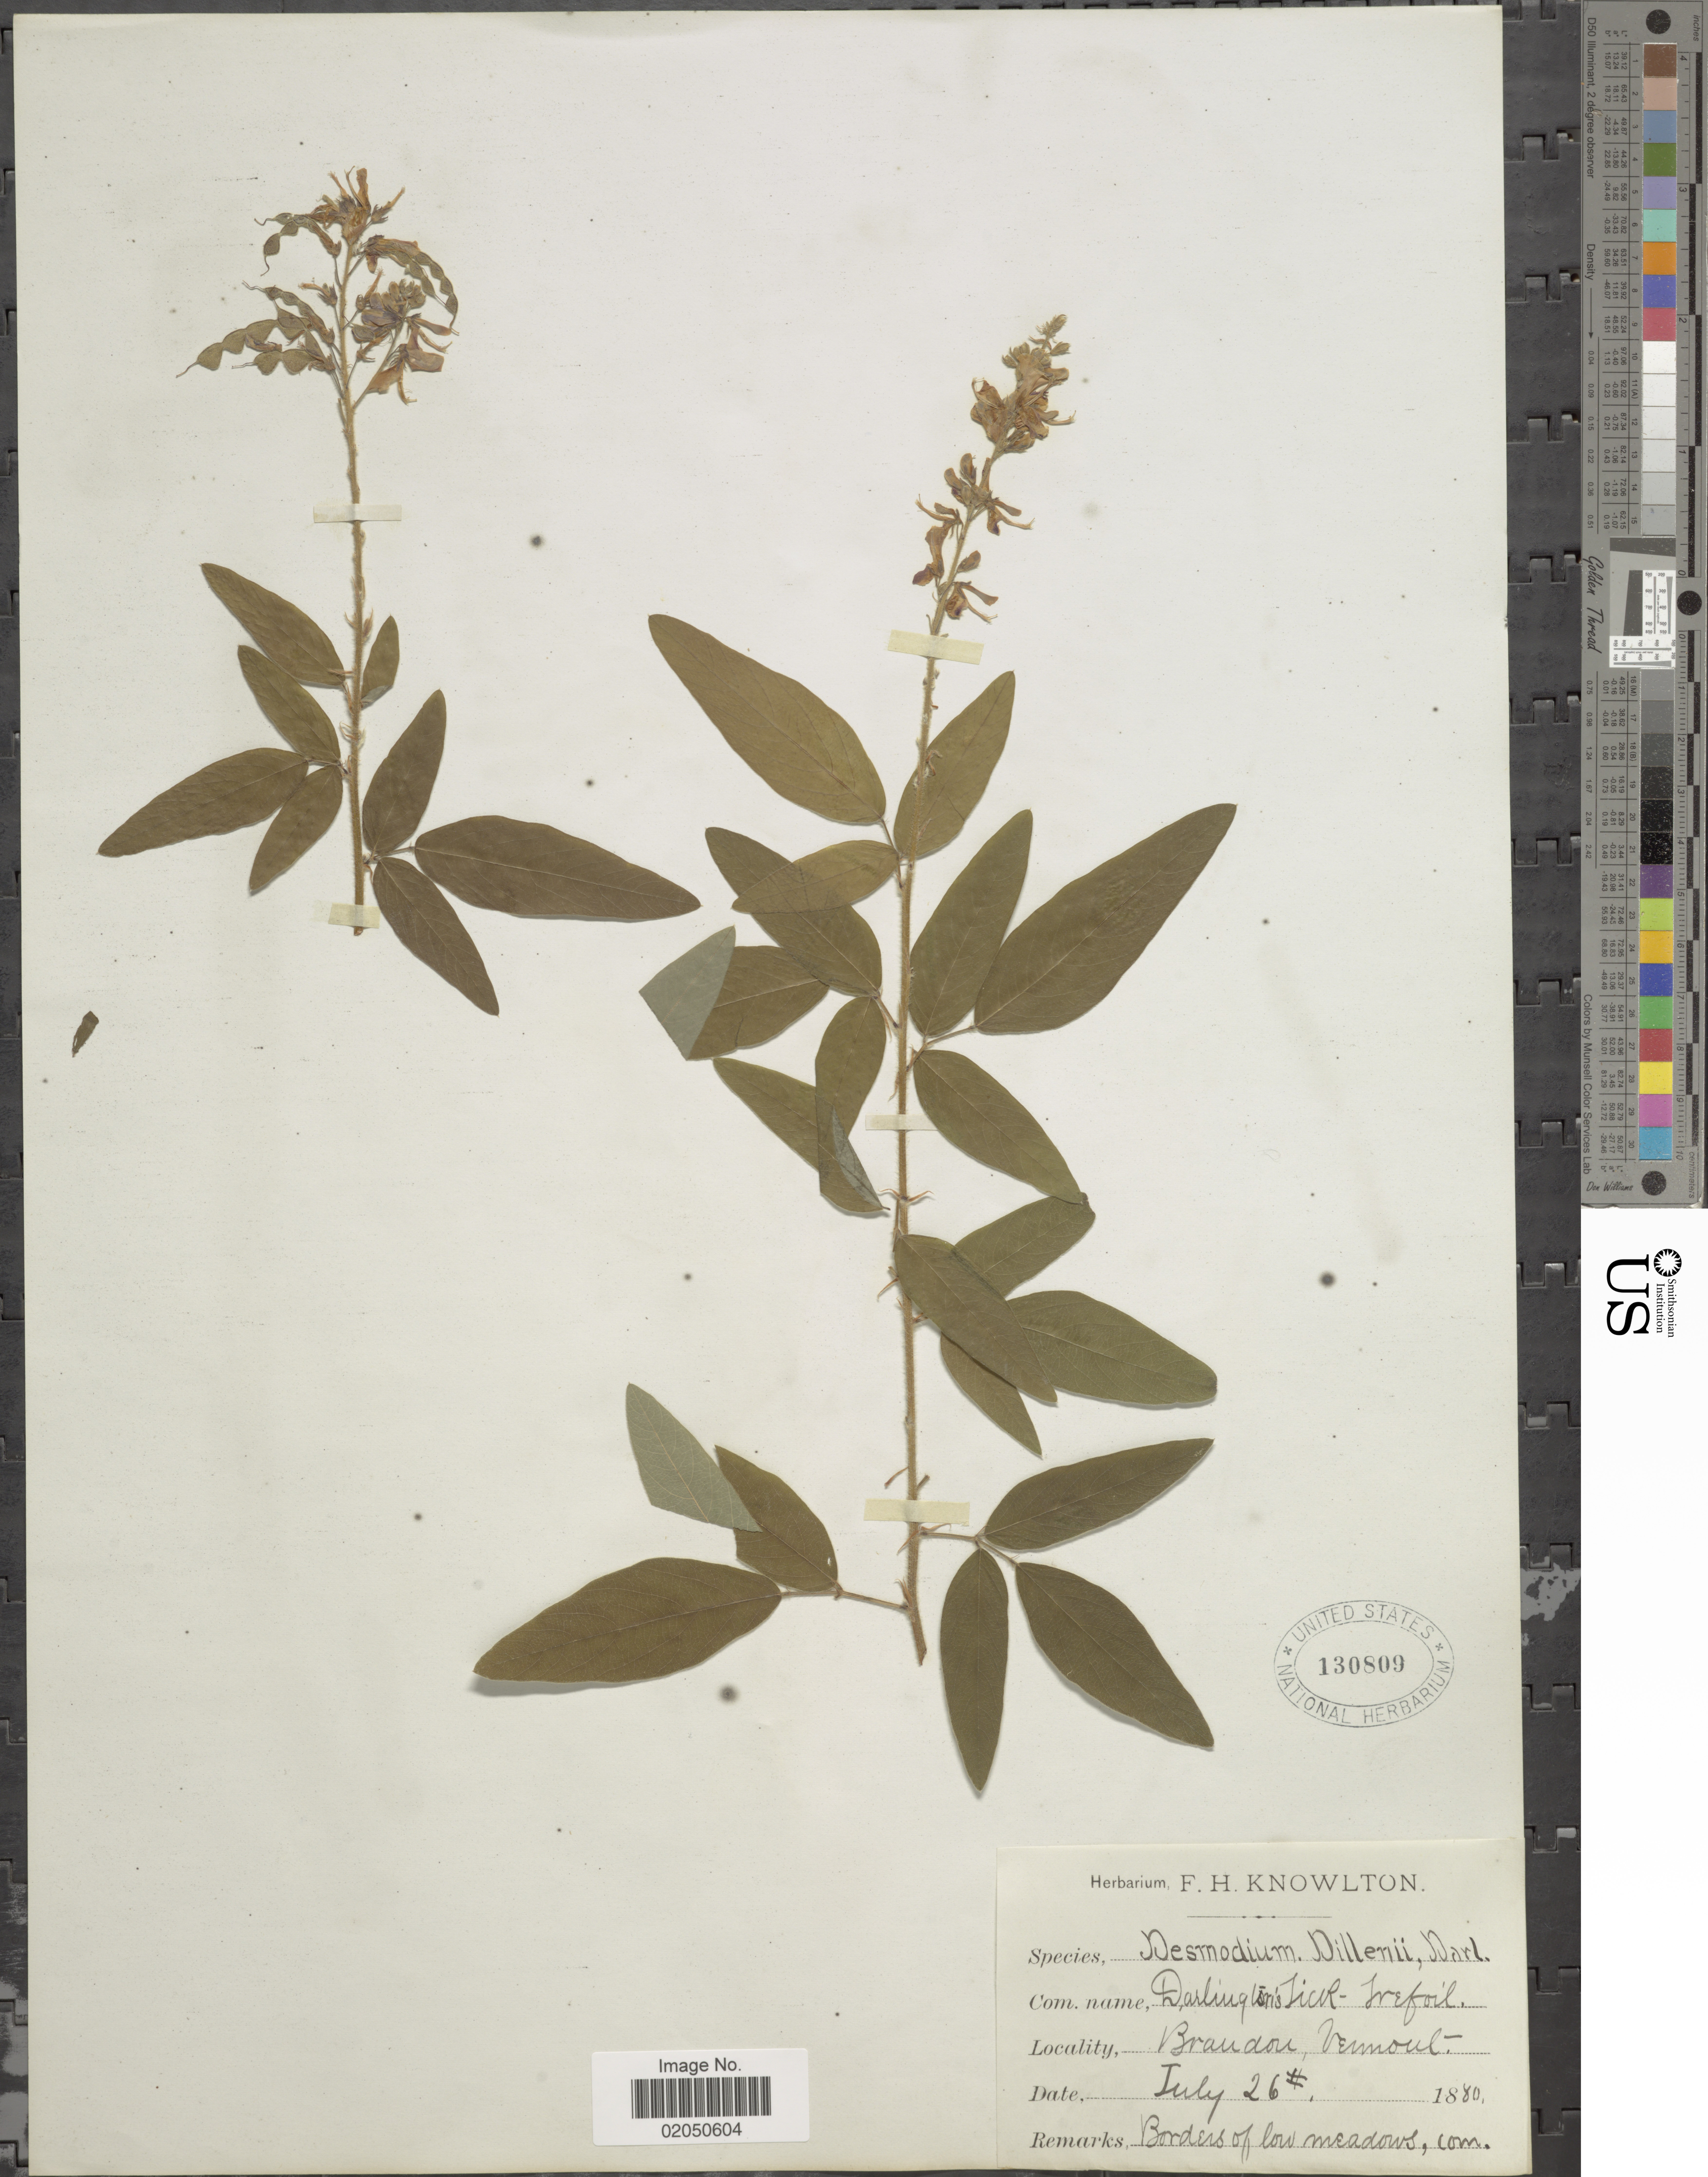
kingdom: Plantae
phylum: Tracheophyta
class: Magnoliopsida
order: Fabales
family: Fabaceae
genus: Desmodium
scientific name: Desmodium perplexum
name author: B.G. Schub.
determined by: Strong, Mark T., (BOT), Smithsonian Institution - National Museum of Natural History (UNITED STATES)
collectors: ex herb. F.H. Knowlton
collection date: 1880-07-26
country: United States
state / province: Vermont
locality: Brandon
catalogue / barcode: US 130809